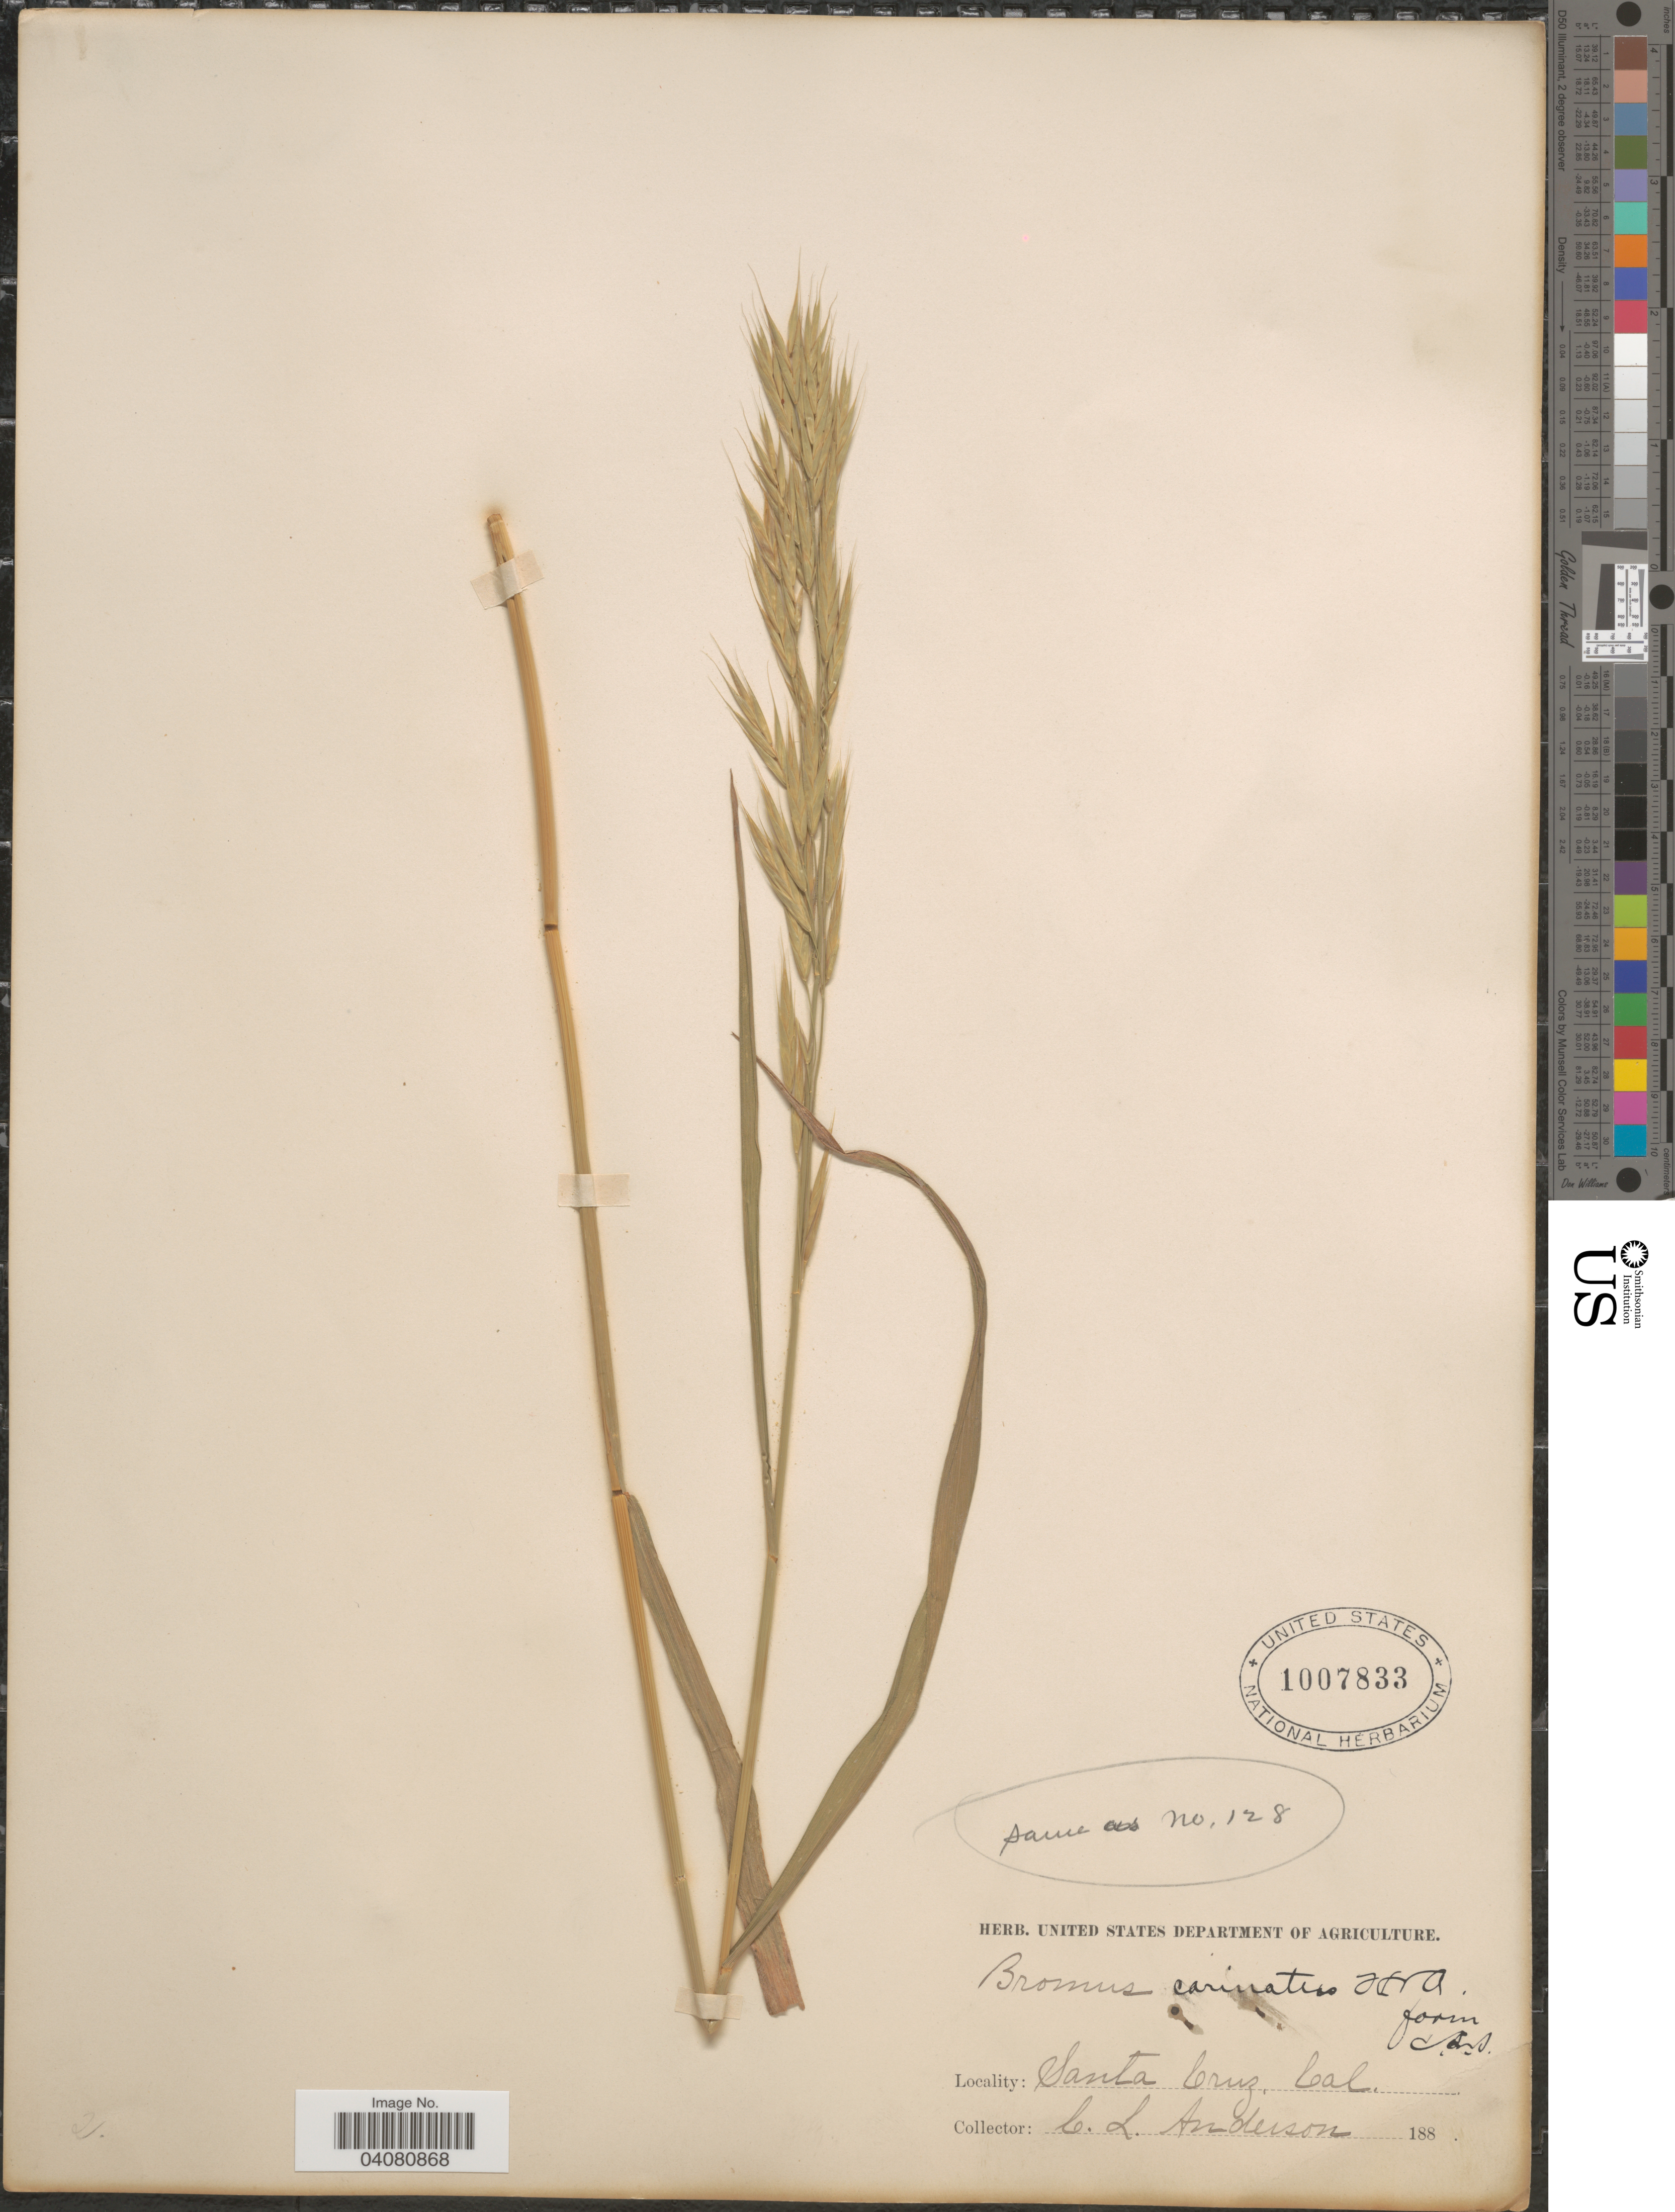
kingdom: Plantae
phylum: Tracheophyta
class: Liliopsida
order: Poales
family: Poaceae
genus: Bromus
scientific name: Bromus carinatus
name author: Hook. & Arn.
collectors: C. L. Anderson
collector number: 128?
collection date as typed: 188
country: United States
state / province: California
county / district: Santa Cruz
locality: Santa Cruz.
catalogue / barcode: US 1007833